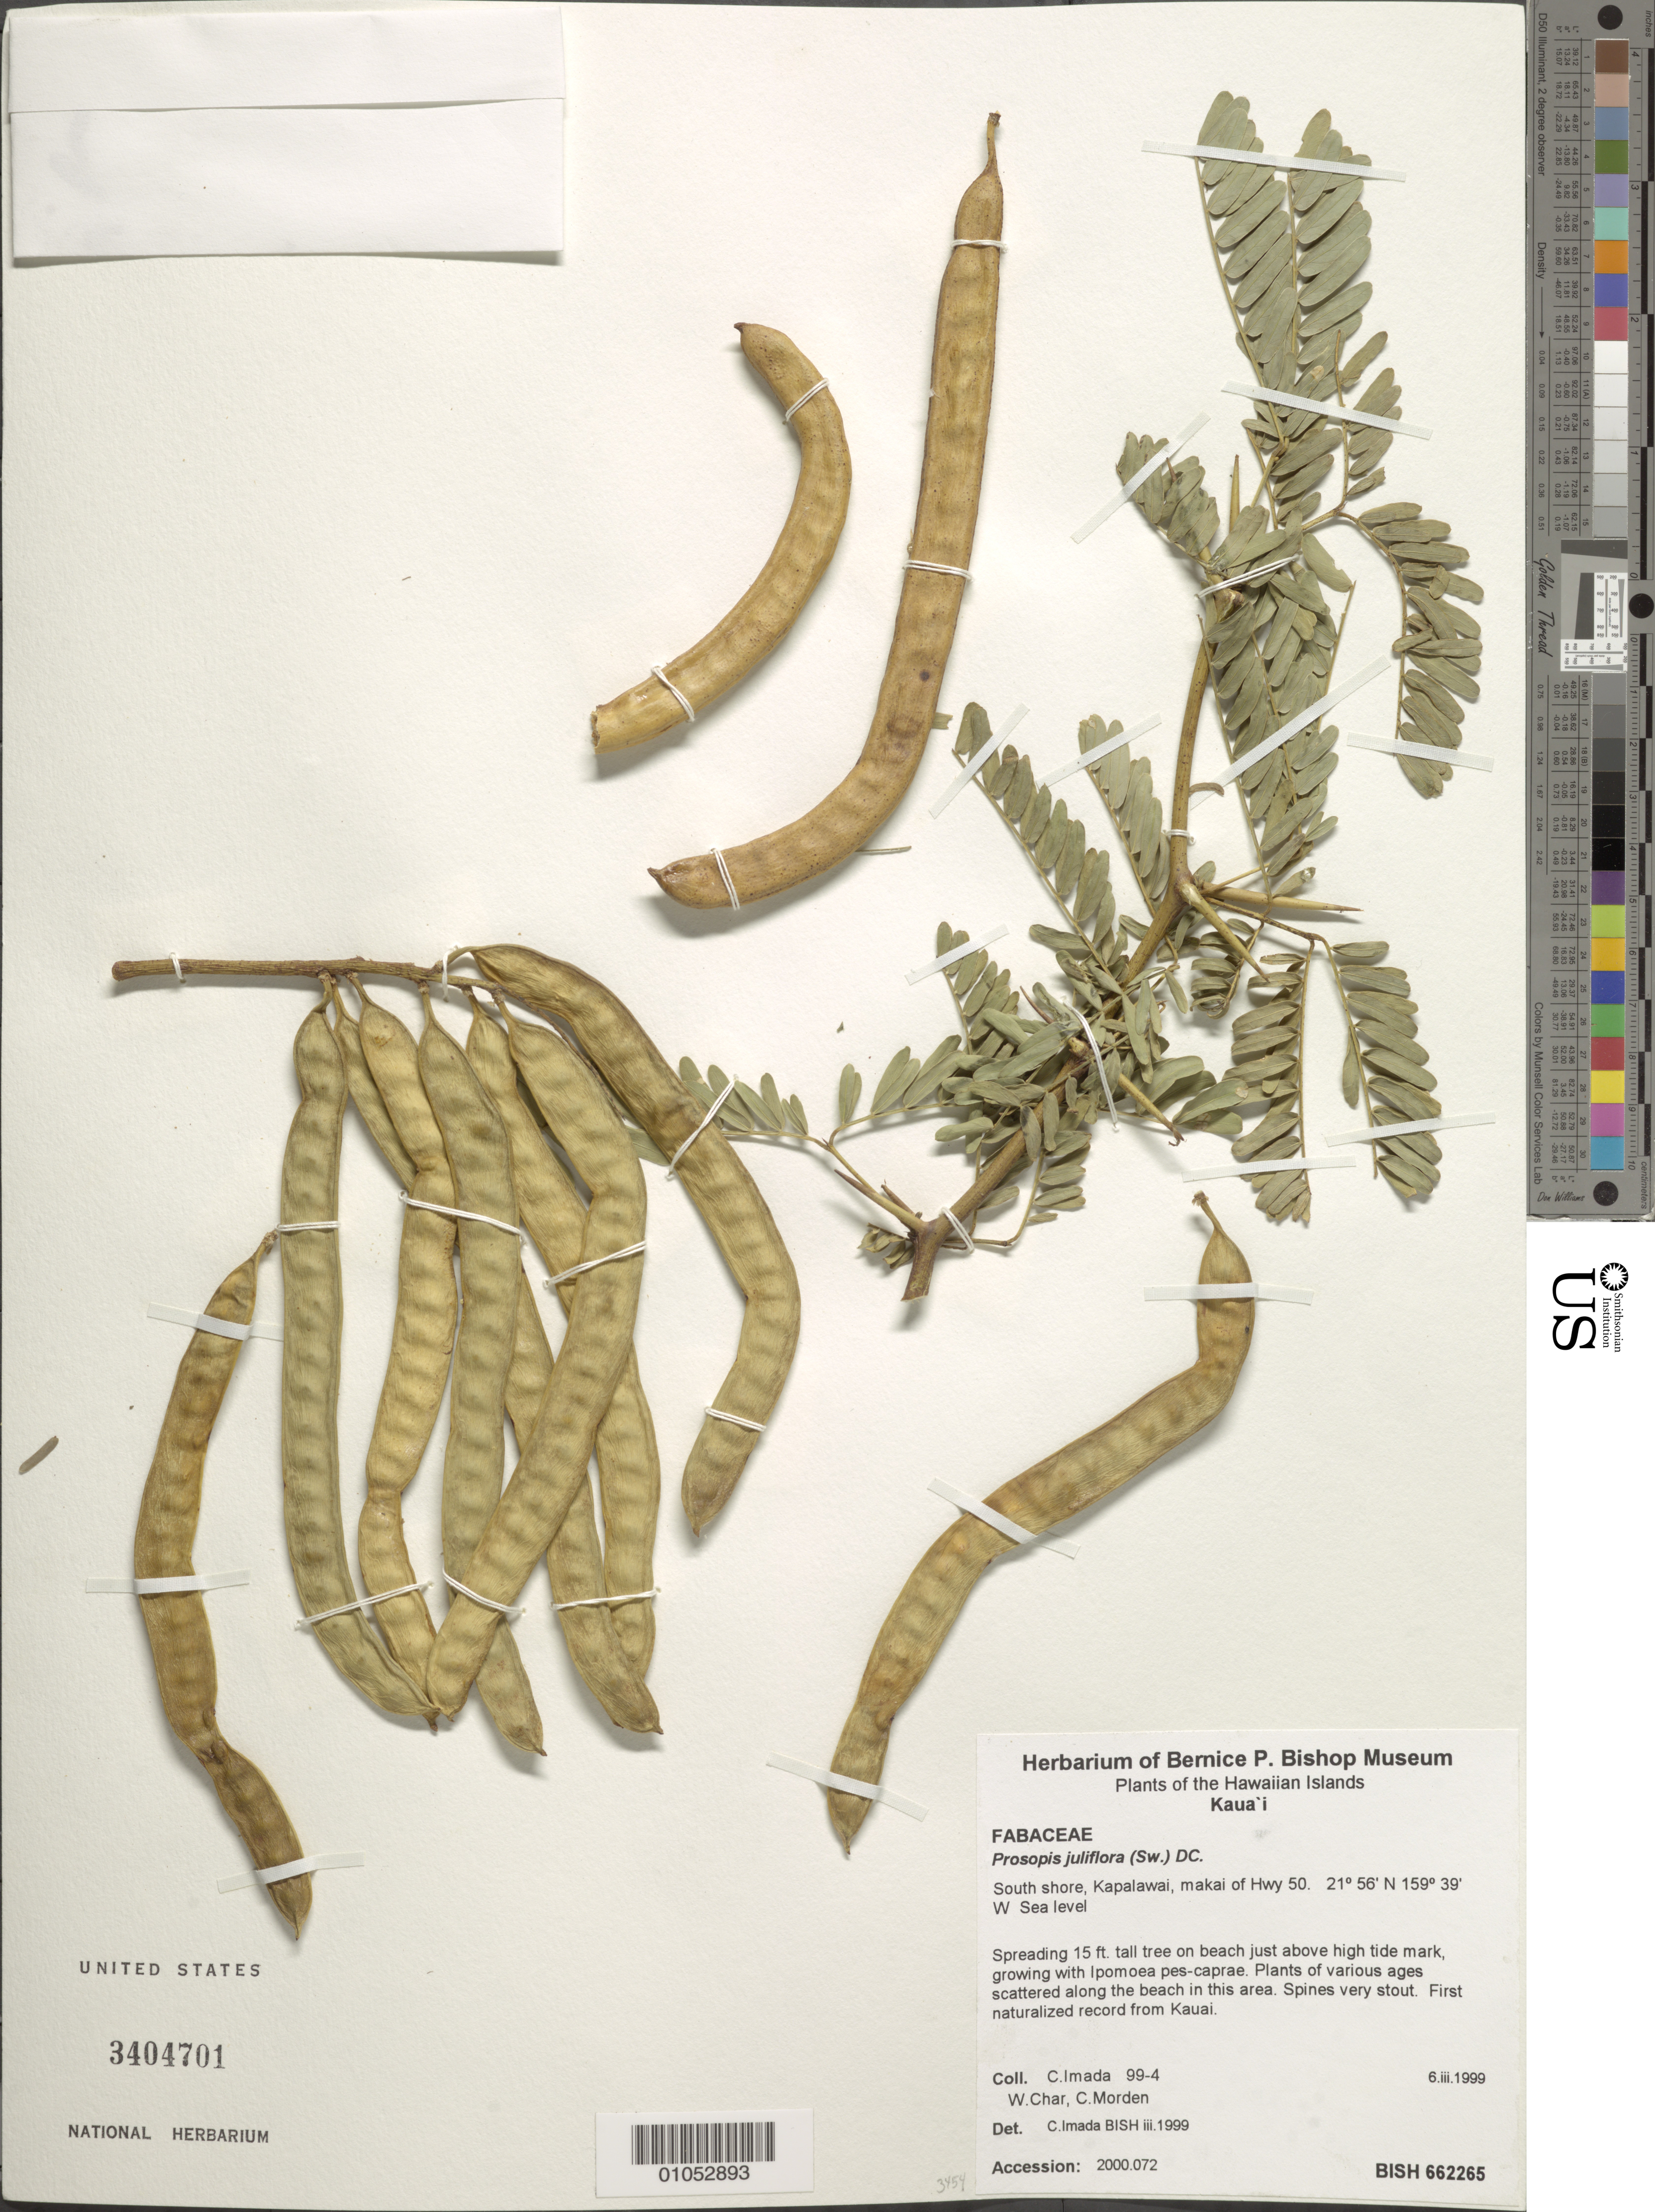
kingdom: Plantae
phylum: Tracheophyta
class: Magnoliopsida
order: Fabales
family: Fabaceae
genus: Neltuma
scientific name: Neltuma juliflora var. juliflora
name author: (Sw.) Raf.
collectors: C. Imada, W. Char & C. Morden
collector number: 99-4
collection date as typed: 6 Mar 1999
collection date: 1999-03-06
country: United States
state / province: Hawaii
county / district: Kaui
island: Kaua'i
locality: South shore, Kapalawai, makai of Hwy. 50.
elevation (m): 0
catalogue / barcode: US 3404701